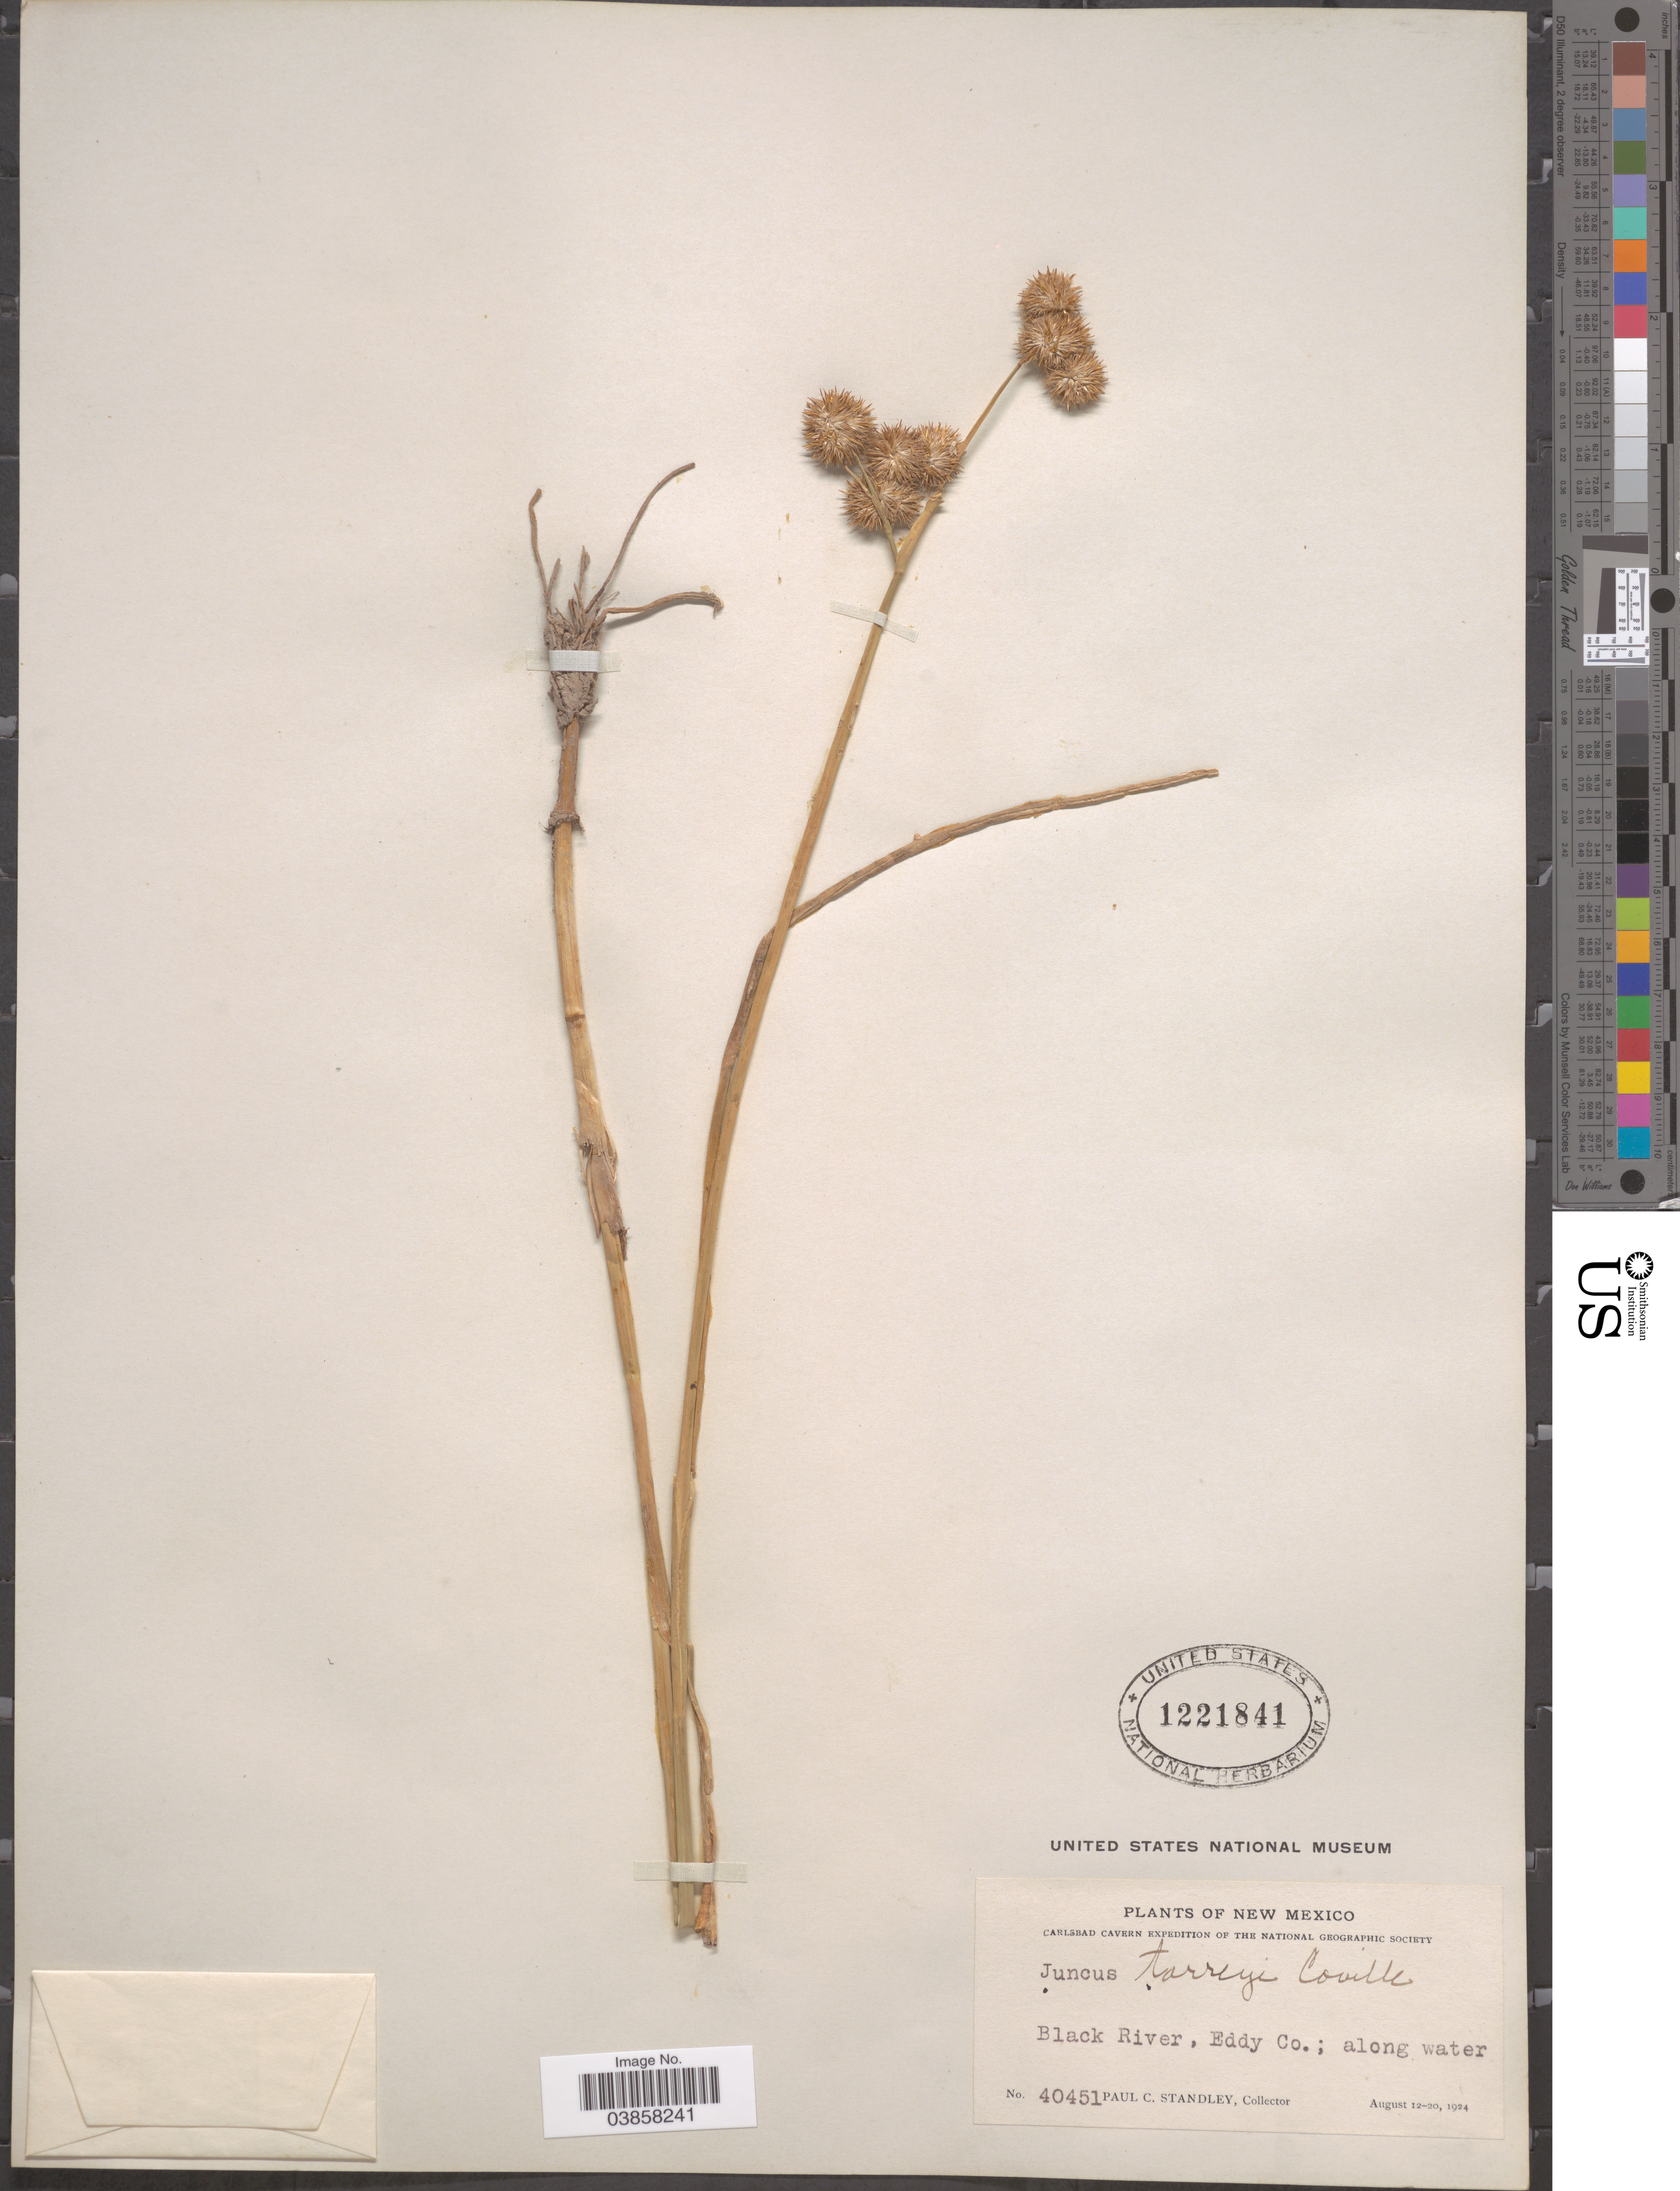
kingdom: Plantae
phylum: Tracheophyta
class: Liliopsida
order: Poales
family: Juncaceae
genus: Juncus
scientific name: Juncus torreyi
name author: Coville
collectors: P. C. Standley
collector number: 40451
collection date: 1924-08-12/1924-08-20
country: United States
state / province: New Mexico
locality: Black River, Eddy Co.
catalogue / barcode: US 1221841